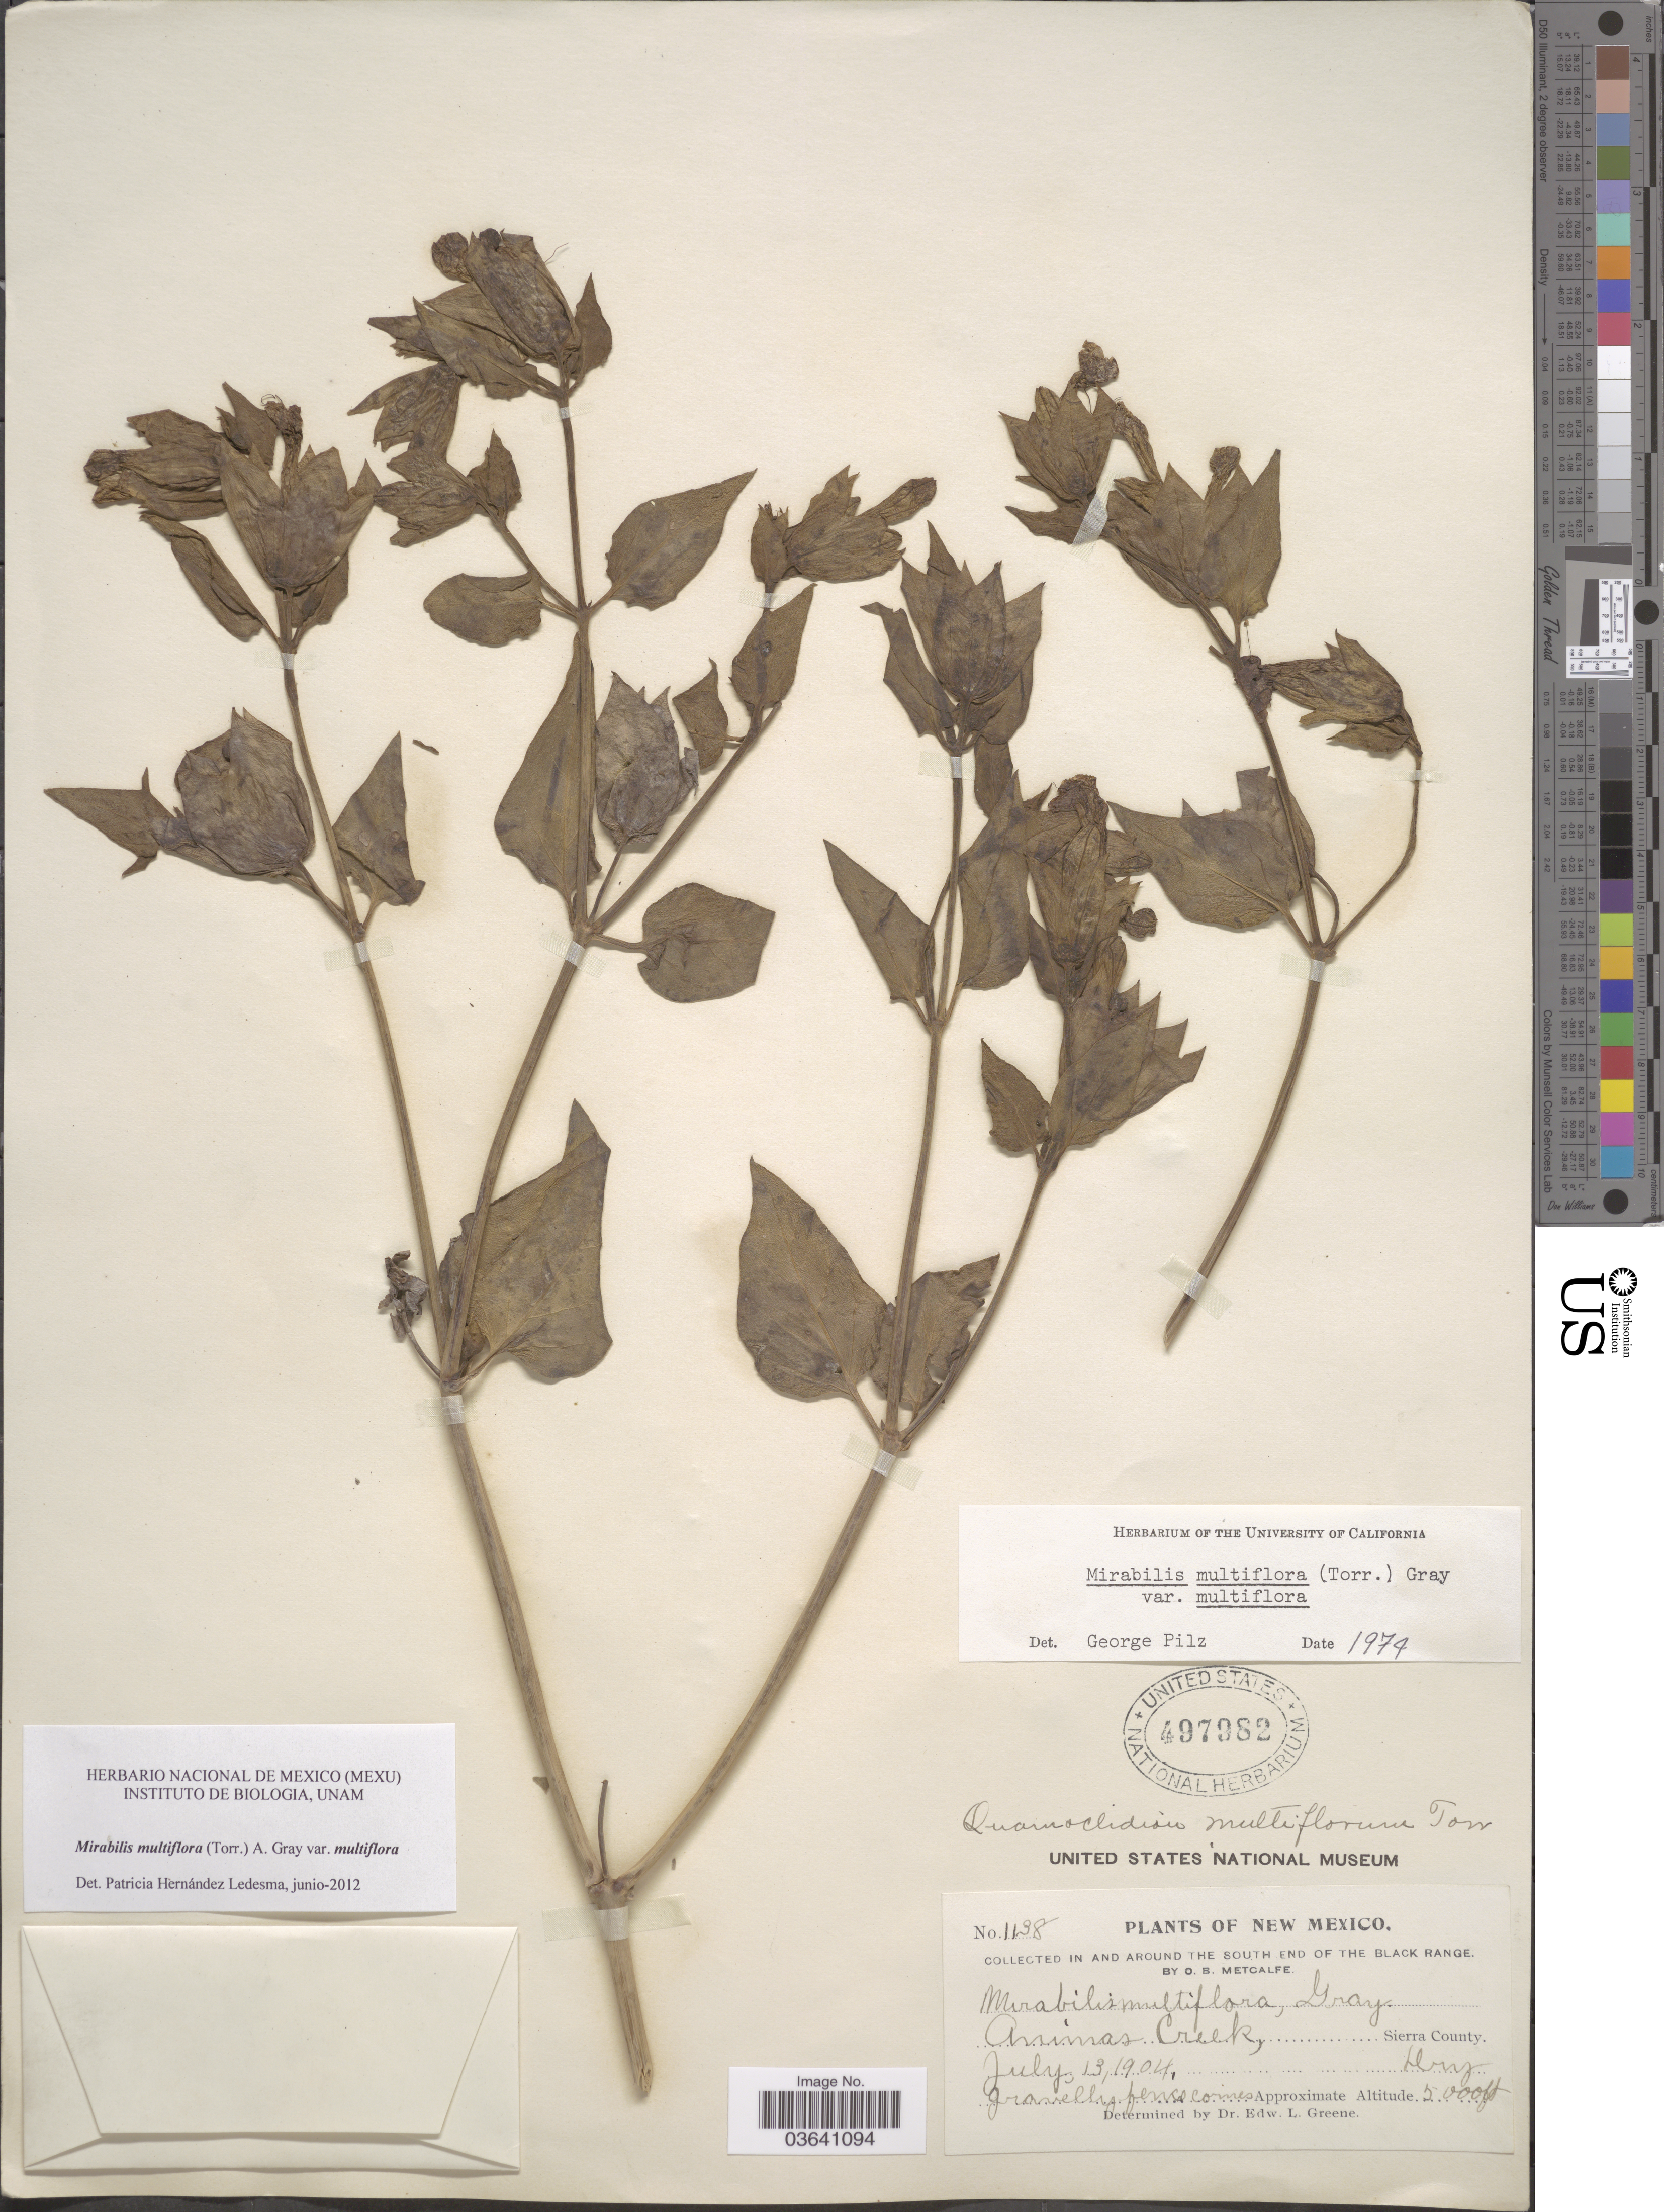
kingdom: Plantae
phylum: Tracheophyta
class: Magnoliopsida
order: Caryophyllales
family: Nyctaginaceae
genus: Mirabilis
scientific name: Mirabilis multiflora var. multiflora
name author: (Torr.) A. Gray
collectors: O. B. Metcalfe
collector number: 1138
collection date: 1904-07-13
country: United States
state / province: New Mexico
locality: In and around the south end of the Black Range. Animas Creek, Sierra County.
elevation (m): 1524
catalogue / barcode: US 497982